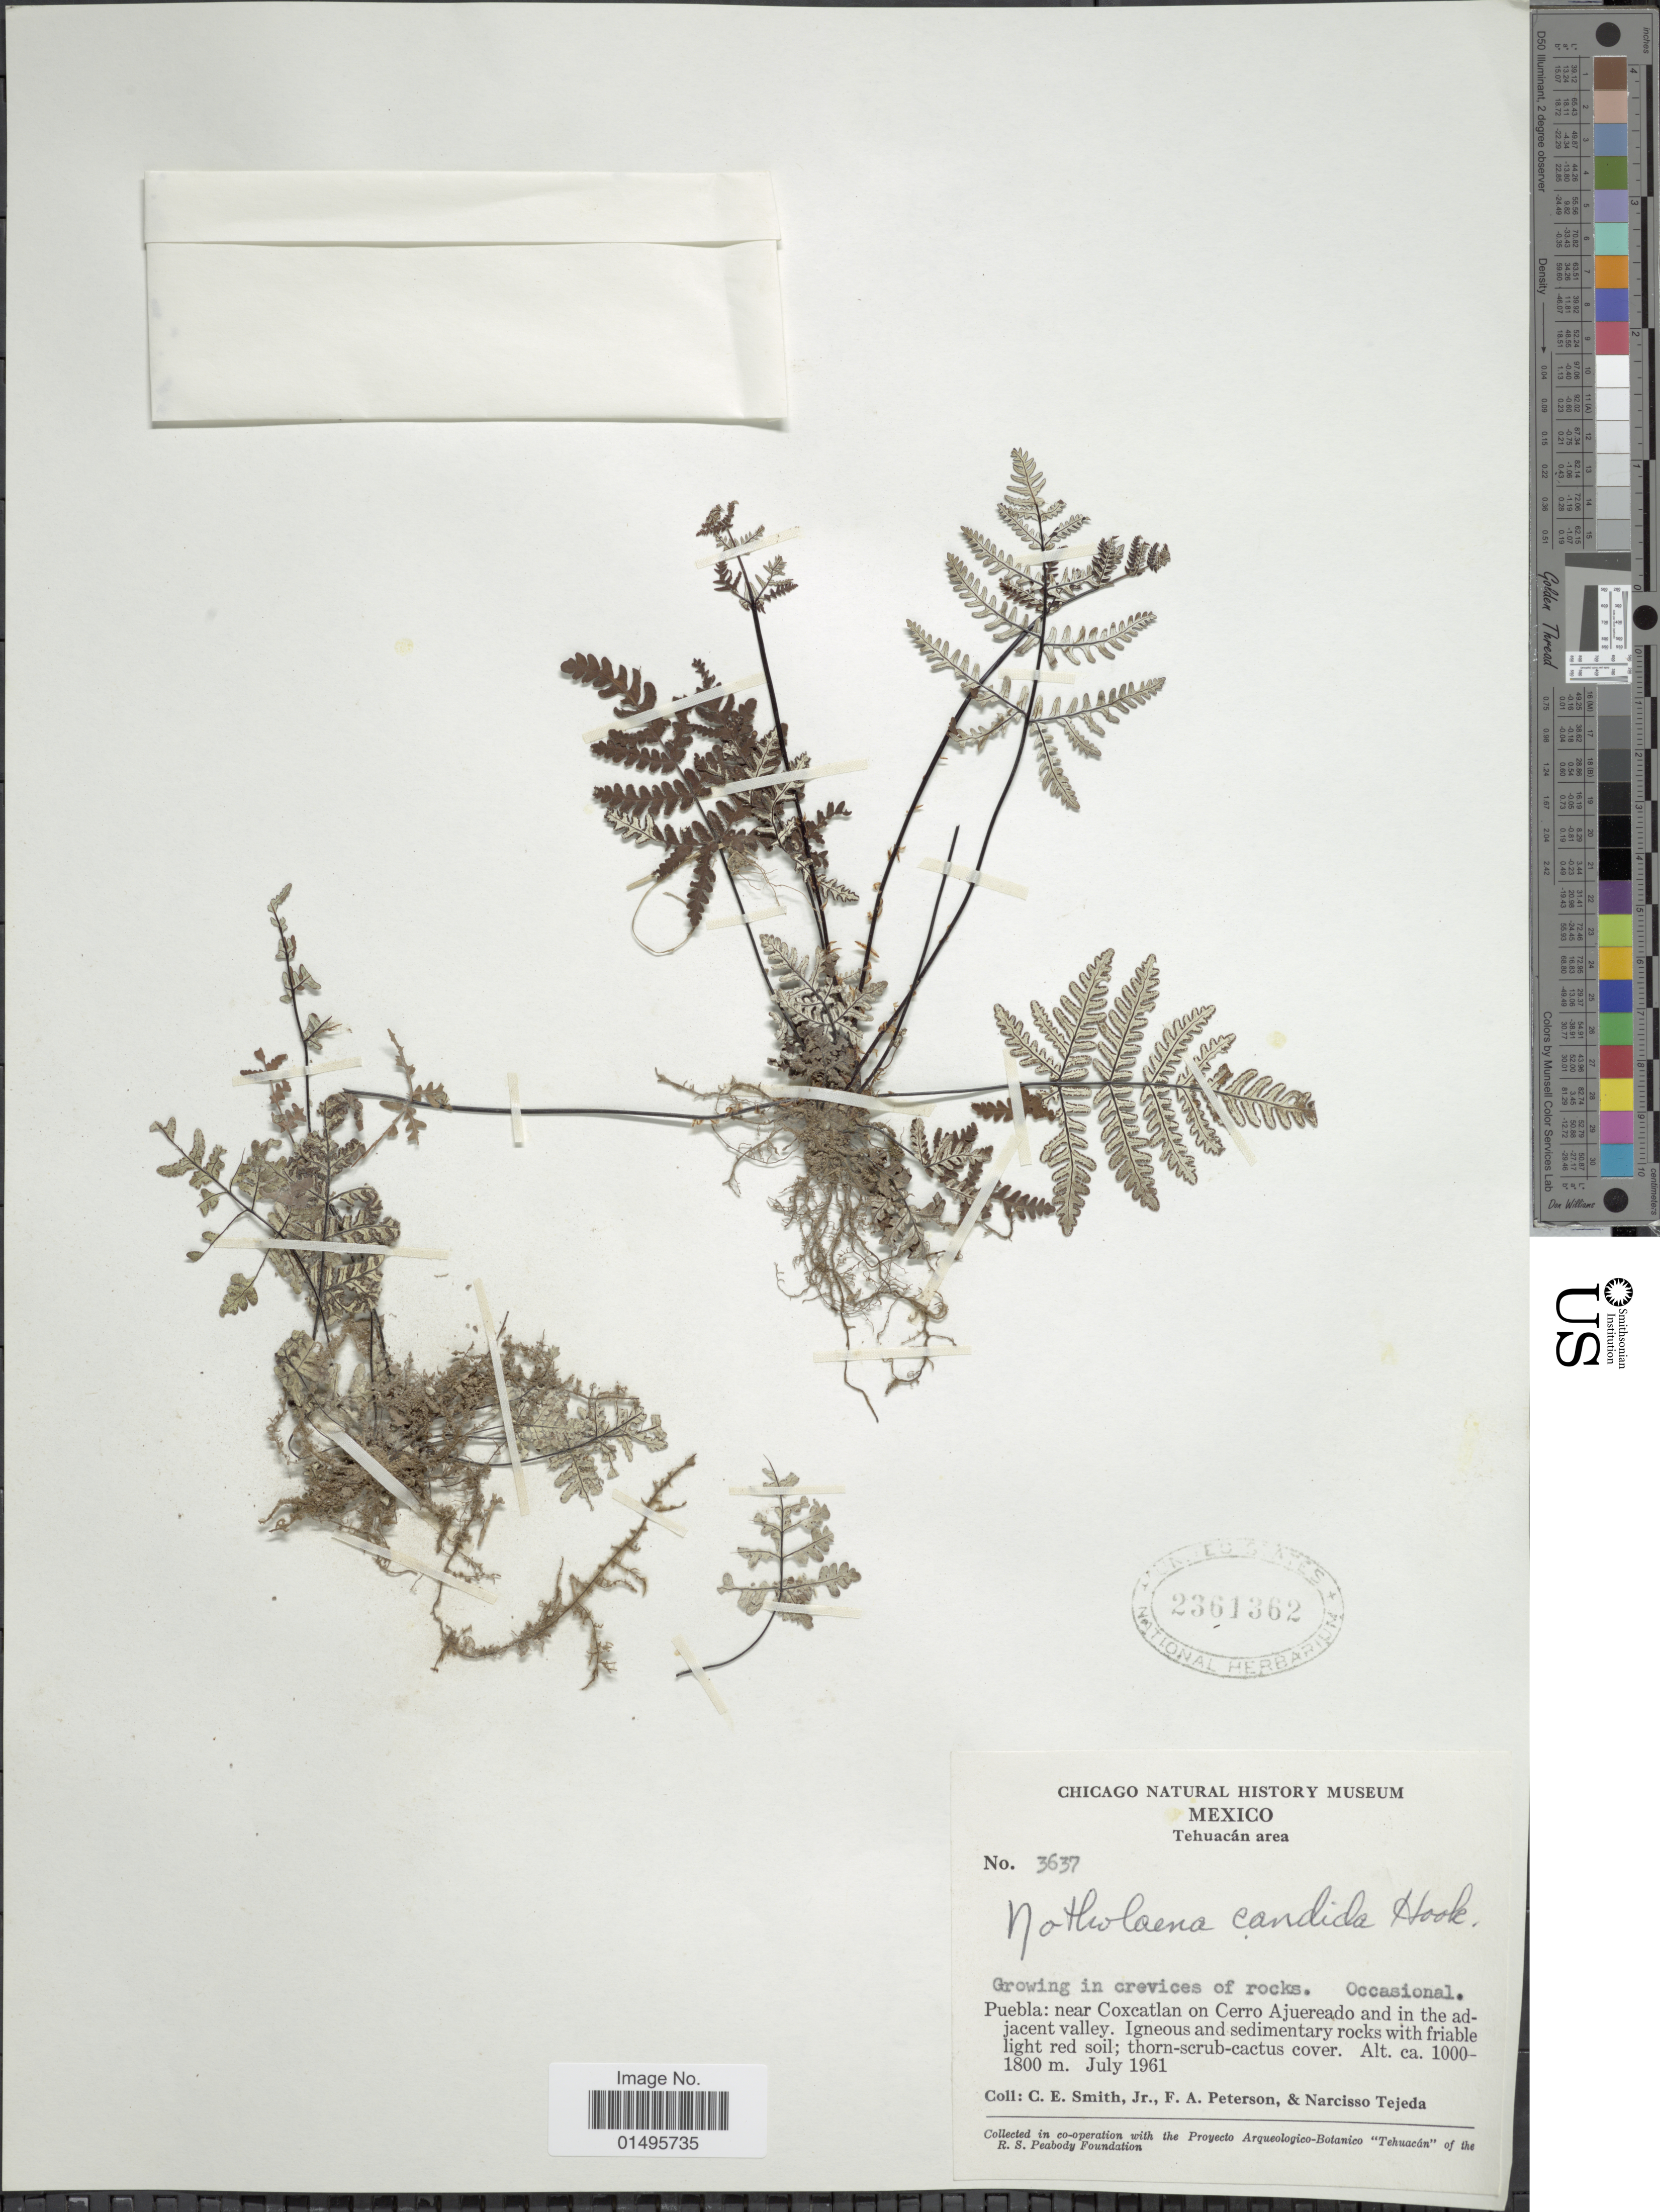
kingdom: Plantae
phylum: Tracheophyta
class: Polypodiopsida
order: Polypodiales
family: Pteridaceae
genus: Notholaena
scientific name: Notholaena candida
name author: (M. Martens) Hook.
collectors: C. E. Smith Jr., F. A. Peterson & N. Tejeda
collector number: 3637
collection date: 1961-07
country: Mexico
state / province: Puebla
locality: Tehuacan area, near Coxcatlan on Cerro Ajuereado and in the adjacent valley,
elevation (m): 1000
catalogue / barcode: US 2361362